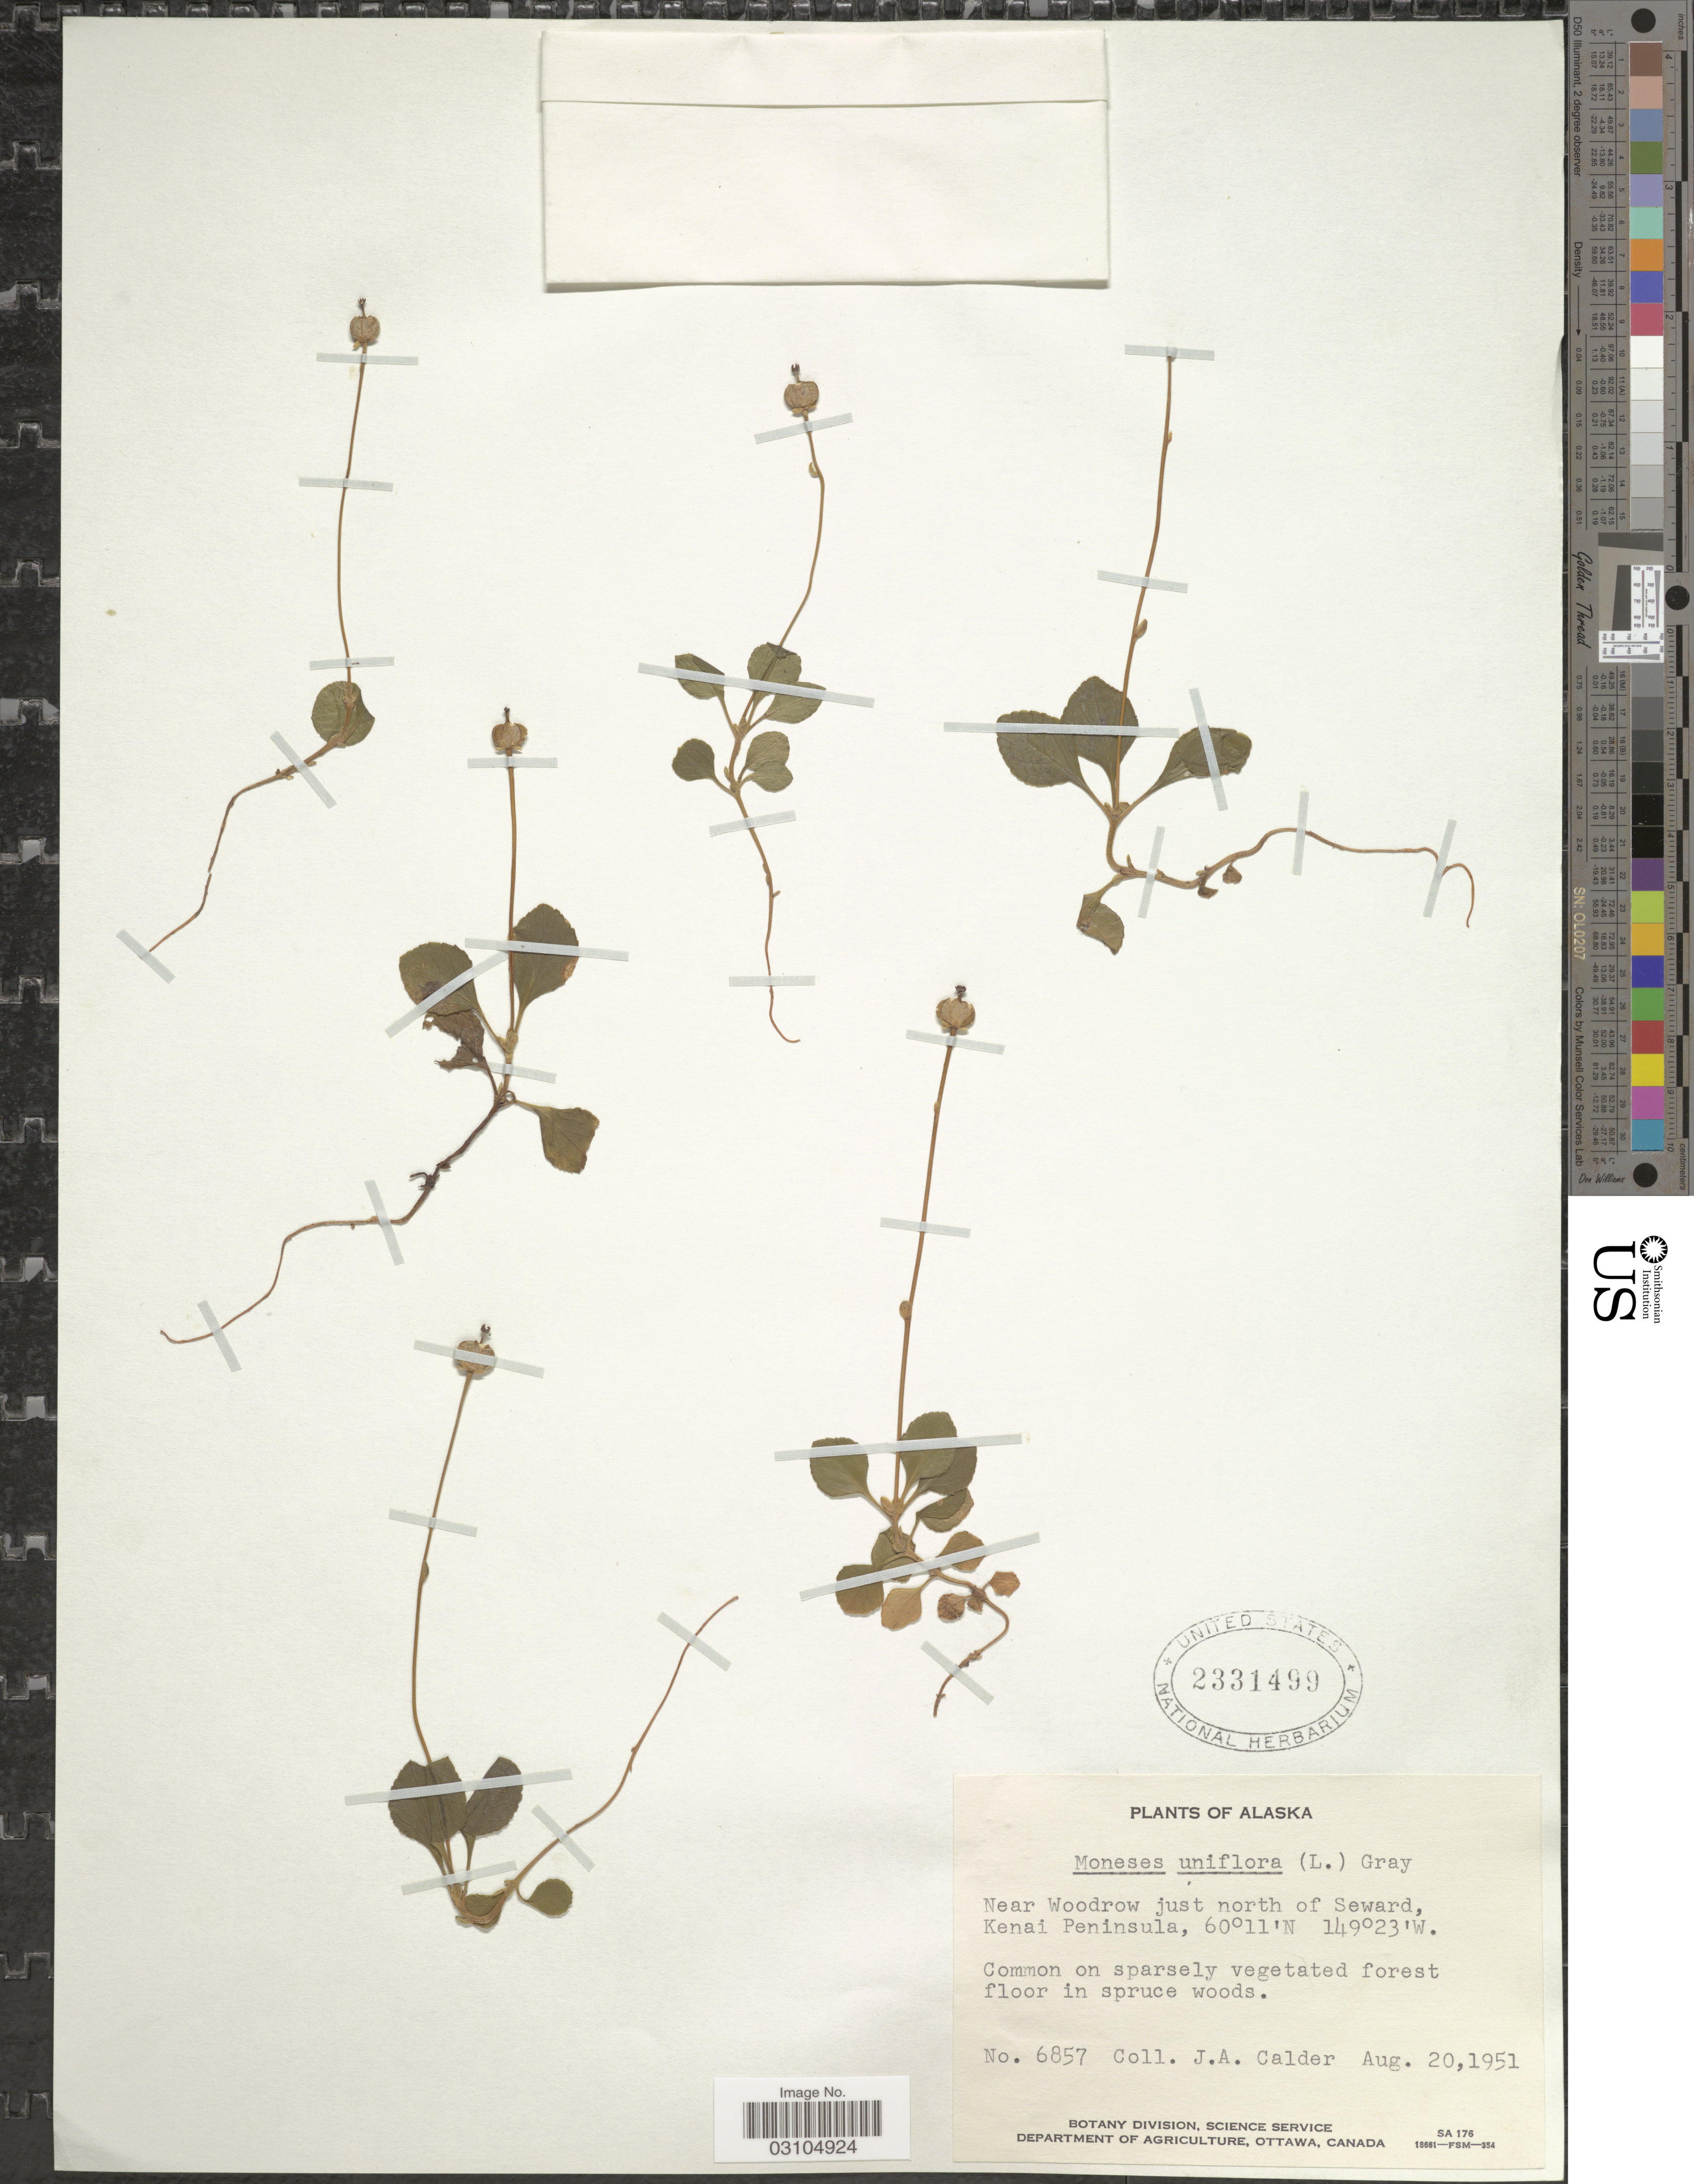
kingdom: Plantae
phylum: Tracheophyta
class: Magnoliopsida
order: Ericales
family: Ericaceae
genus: Moneses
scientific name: Moneses uniflora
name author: (L.) A. Gray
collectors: J. A. Calder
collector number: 6857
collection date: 1951-08-20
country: United States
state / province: Alaska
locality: Near Woodrow just north of Seward Kenai Peninsula.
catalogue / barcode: US 2331499